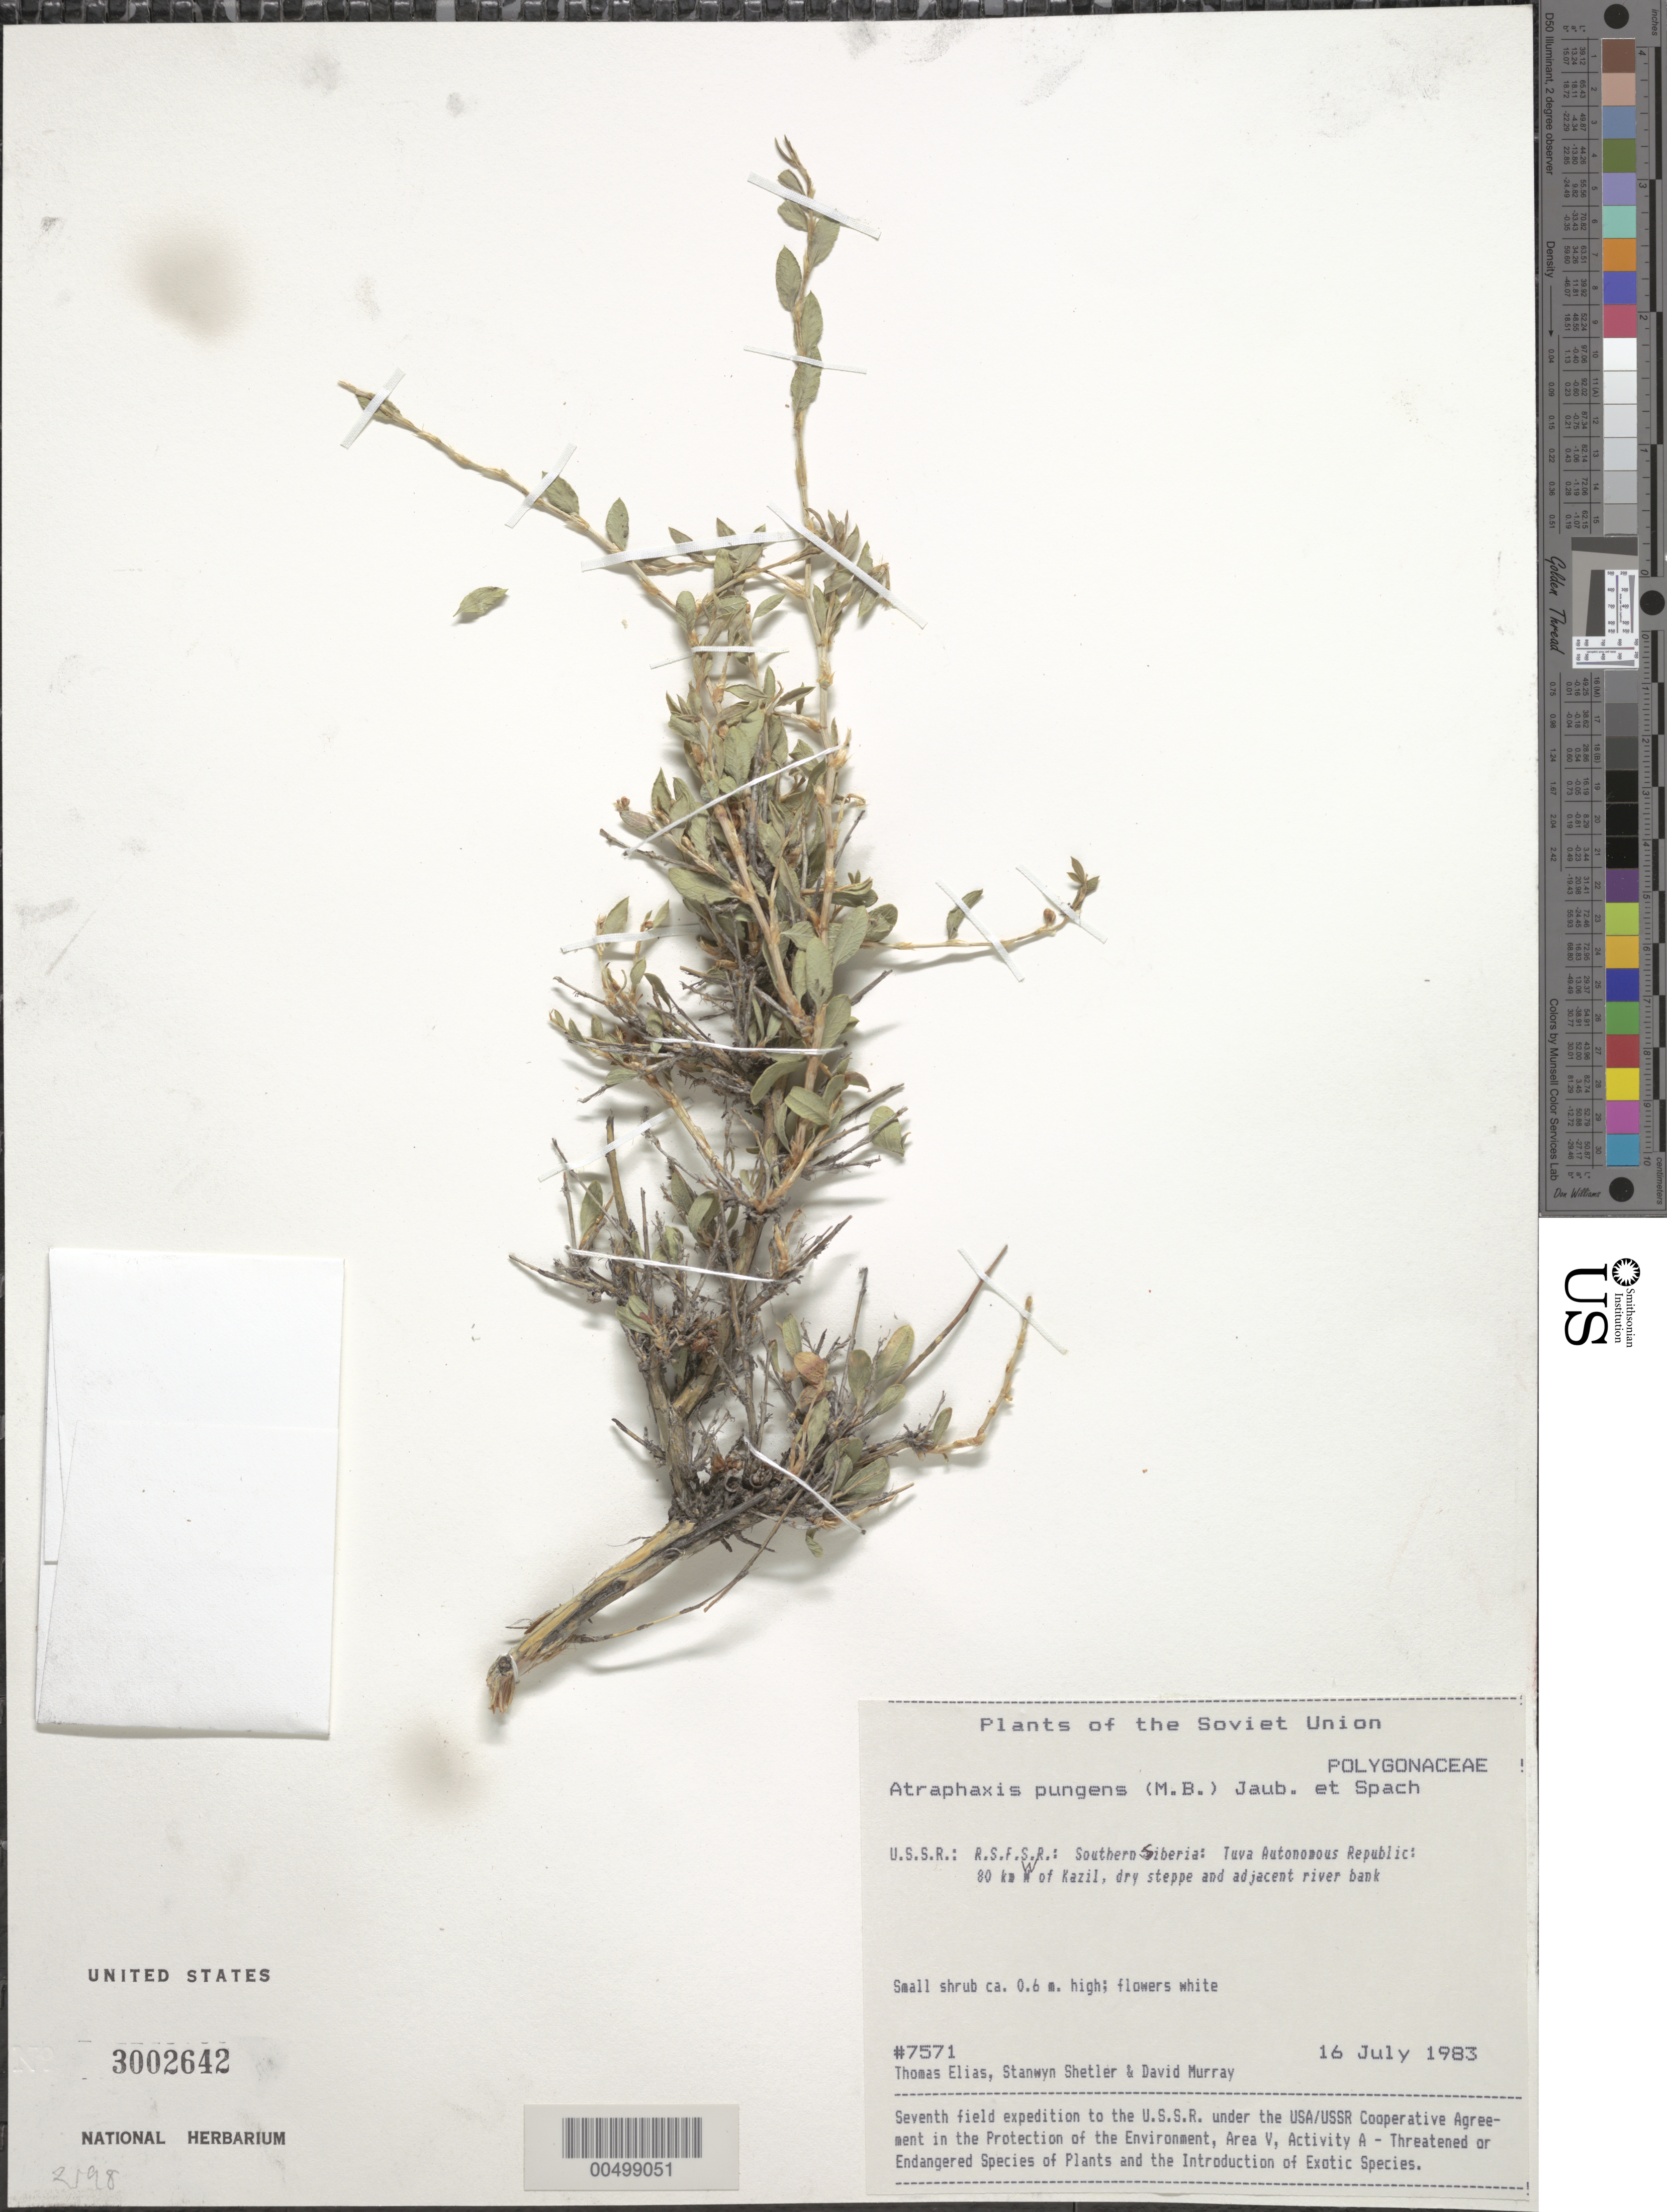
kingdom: Plantae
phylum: Tracheophyta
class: Magnoliopsida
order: Caryophyllales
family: Polygonaceae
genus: Atraphaxis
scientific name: Atraphaxis pungens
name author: (M. Bieb.) Jaub. & Spach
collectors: T. Elias, S. Shetler & D. F. Murray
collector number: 7571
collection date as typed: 16 Jul 1983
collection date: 1983-07-16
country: Russian Federation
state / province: Tuva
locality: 80 km W of Kazil [Kyzyl]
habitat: dry steppe and adjacent river bank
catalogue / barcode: US 3002642